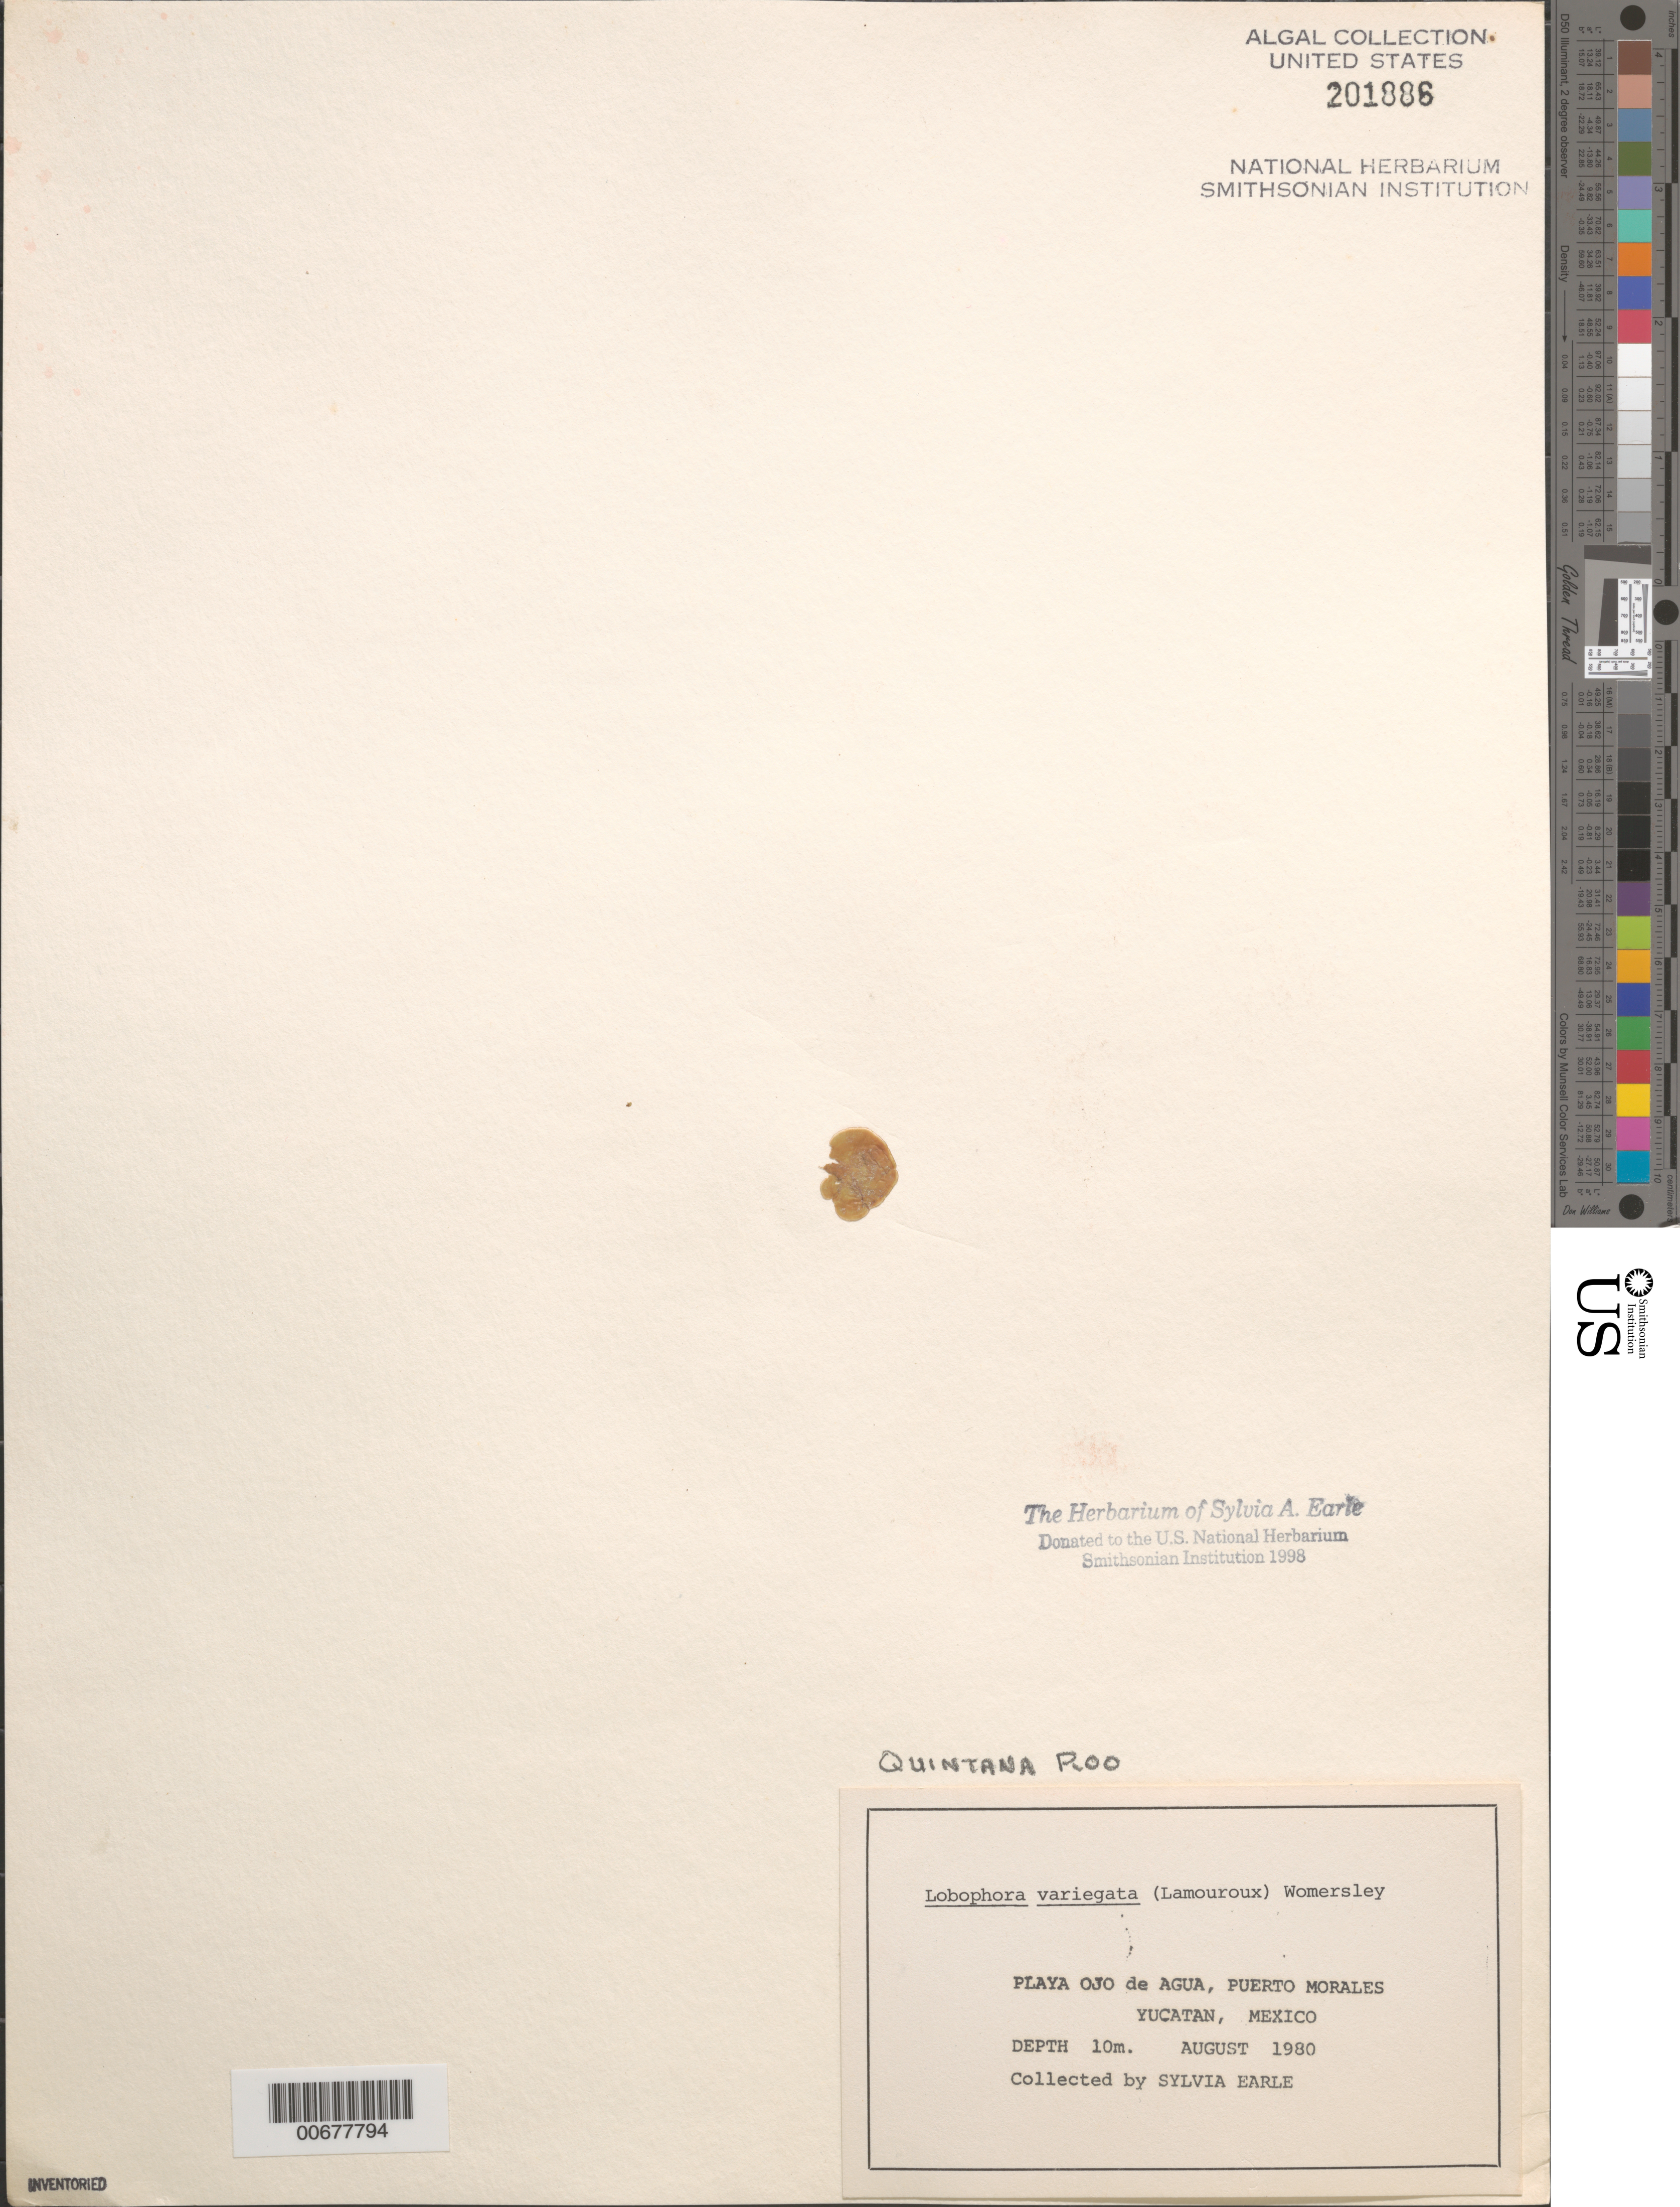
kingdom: Chromista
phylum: Ochrophyta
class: Phaeophyceae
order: Dictyotales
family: Dictyotaceae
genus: Lobophora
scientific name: Lobophora variegata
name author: (J.V.Lamouroux) Womersley & E.C. Oliveira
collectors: S. A. Earle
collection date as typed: Aug 1980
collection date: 1980-08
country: Mexico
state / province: Quintana Roo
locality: Playa Ojo de Agua, Puerto Morales, Yucatan Peninsula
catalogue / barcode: US 201886